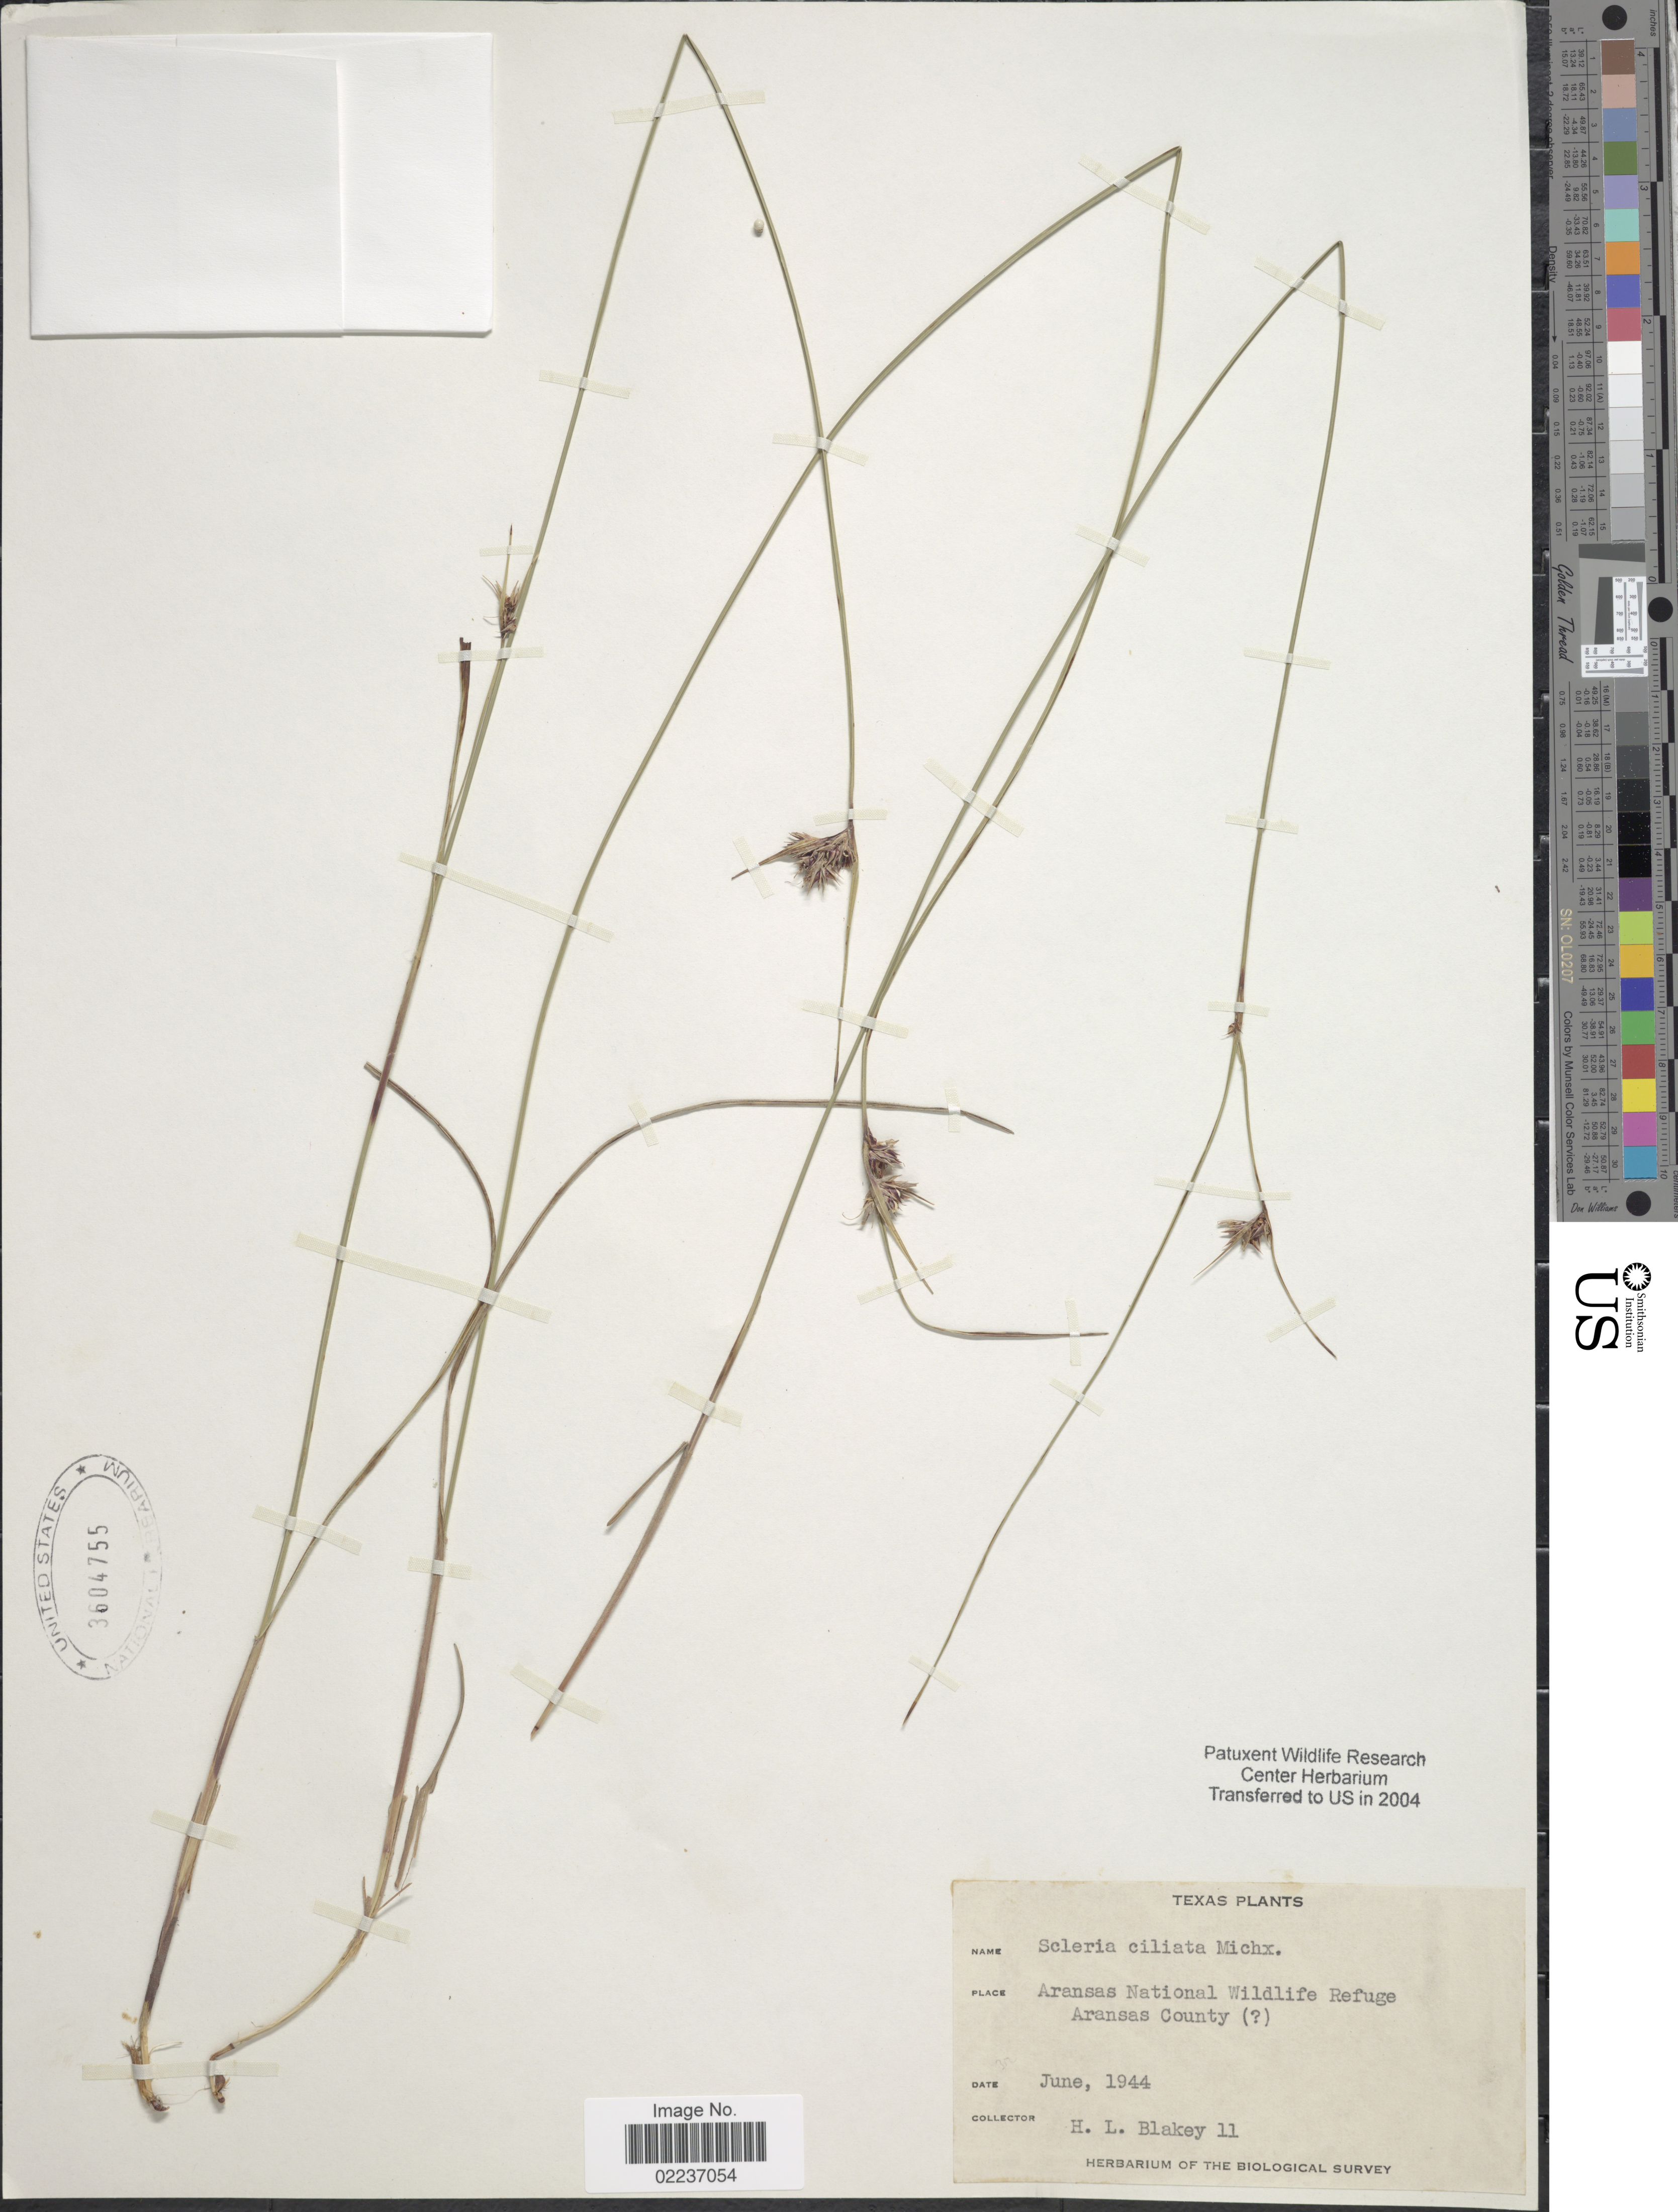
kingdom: Plantae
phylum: Tracheophyta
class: Liliopsida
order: Poales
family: Cyperaceae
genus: Scleria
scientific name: Scleria ciliata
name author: Michx.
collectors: H. Blakey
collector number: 11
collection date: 1944-06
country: United States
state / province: Texas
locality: Aransas National Wildlife Refuge, Aransas County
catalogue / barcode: US 3604755